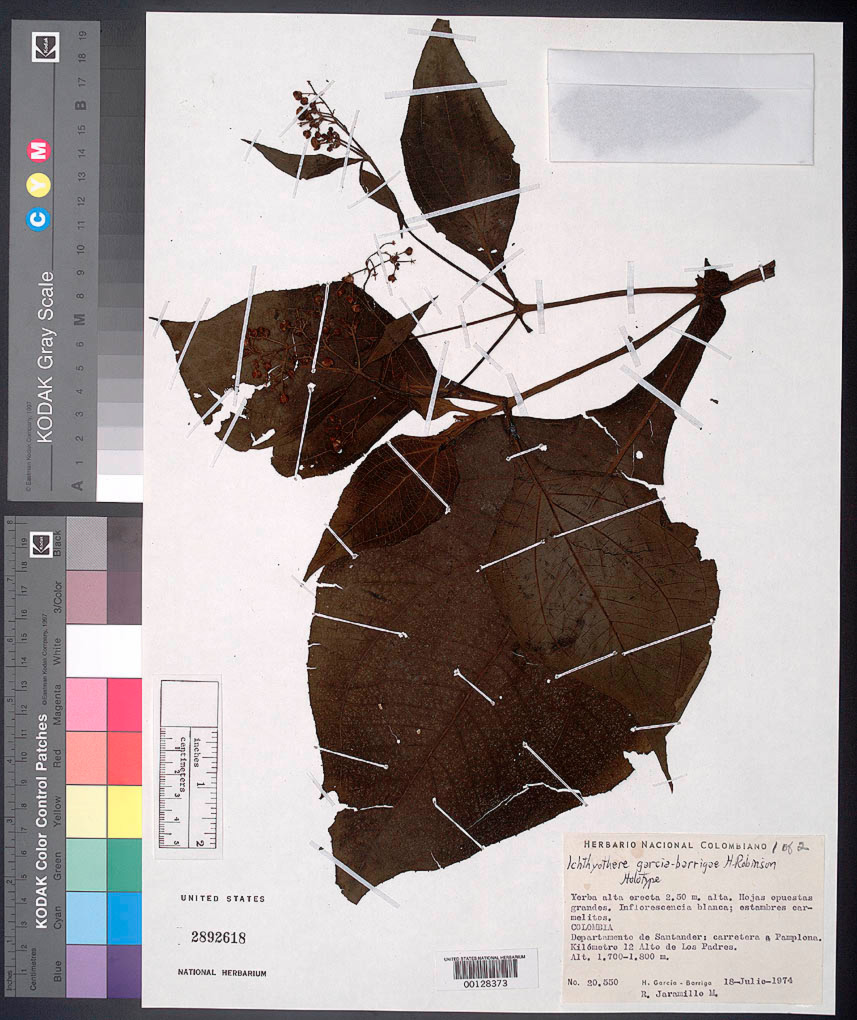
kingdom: Plantae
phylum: Tracheophyta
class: Magnoliopsida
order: Asterales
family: Asteraceae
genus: Ichthyothere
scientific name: Ichthyothere garcia-barrigae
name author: H. Rob.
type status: Holotype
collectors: M. Jaramillo & H. García Barriga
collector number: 20550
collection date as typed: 18 Jul 1974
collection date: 1974-07-18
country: Colombia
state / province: Norte de Santander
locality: Pamplona.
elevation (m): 1700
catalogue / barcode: US 2892618